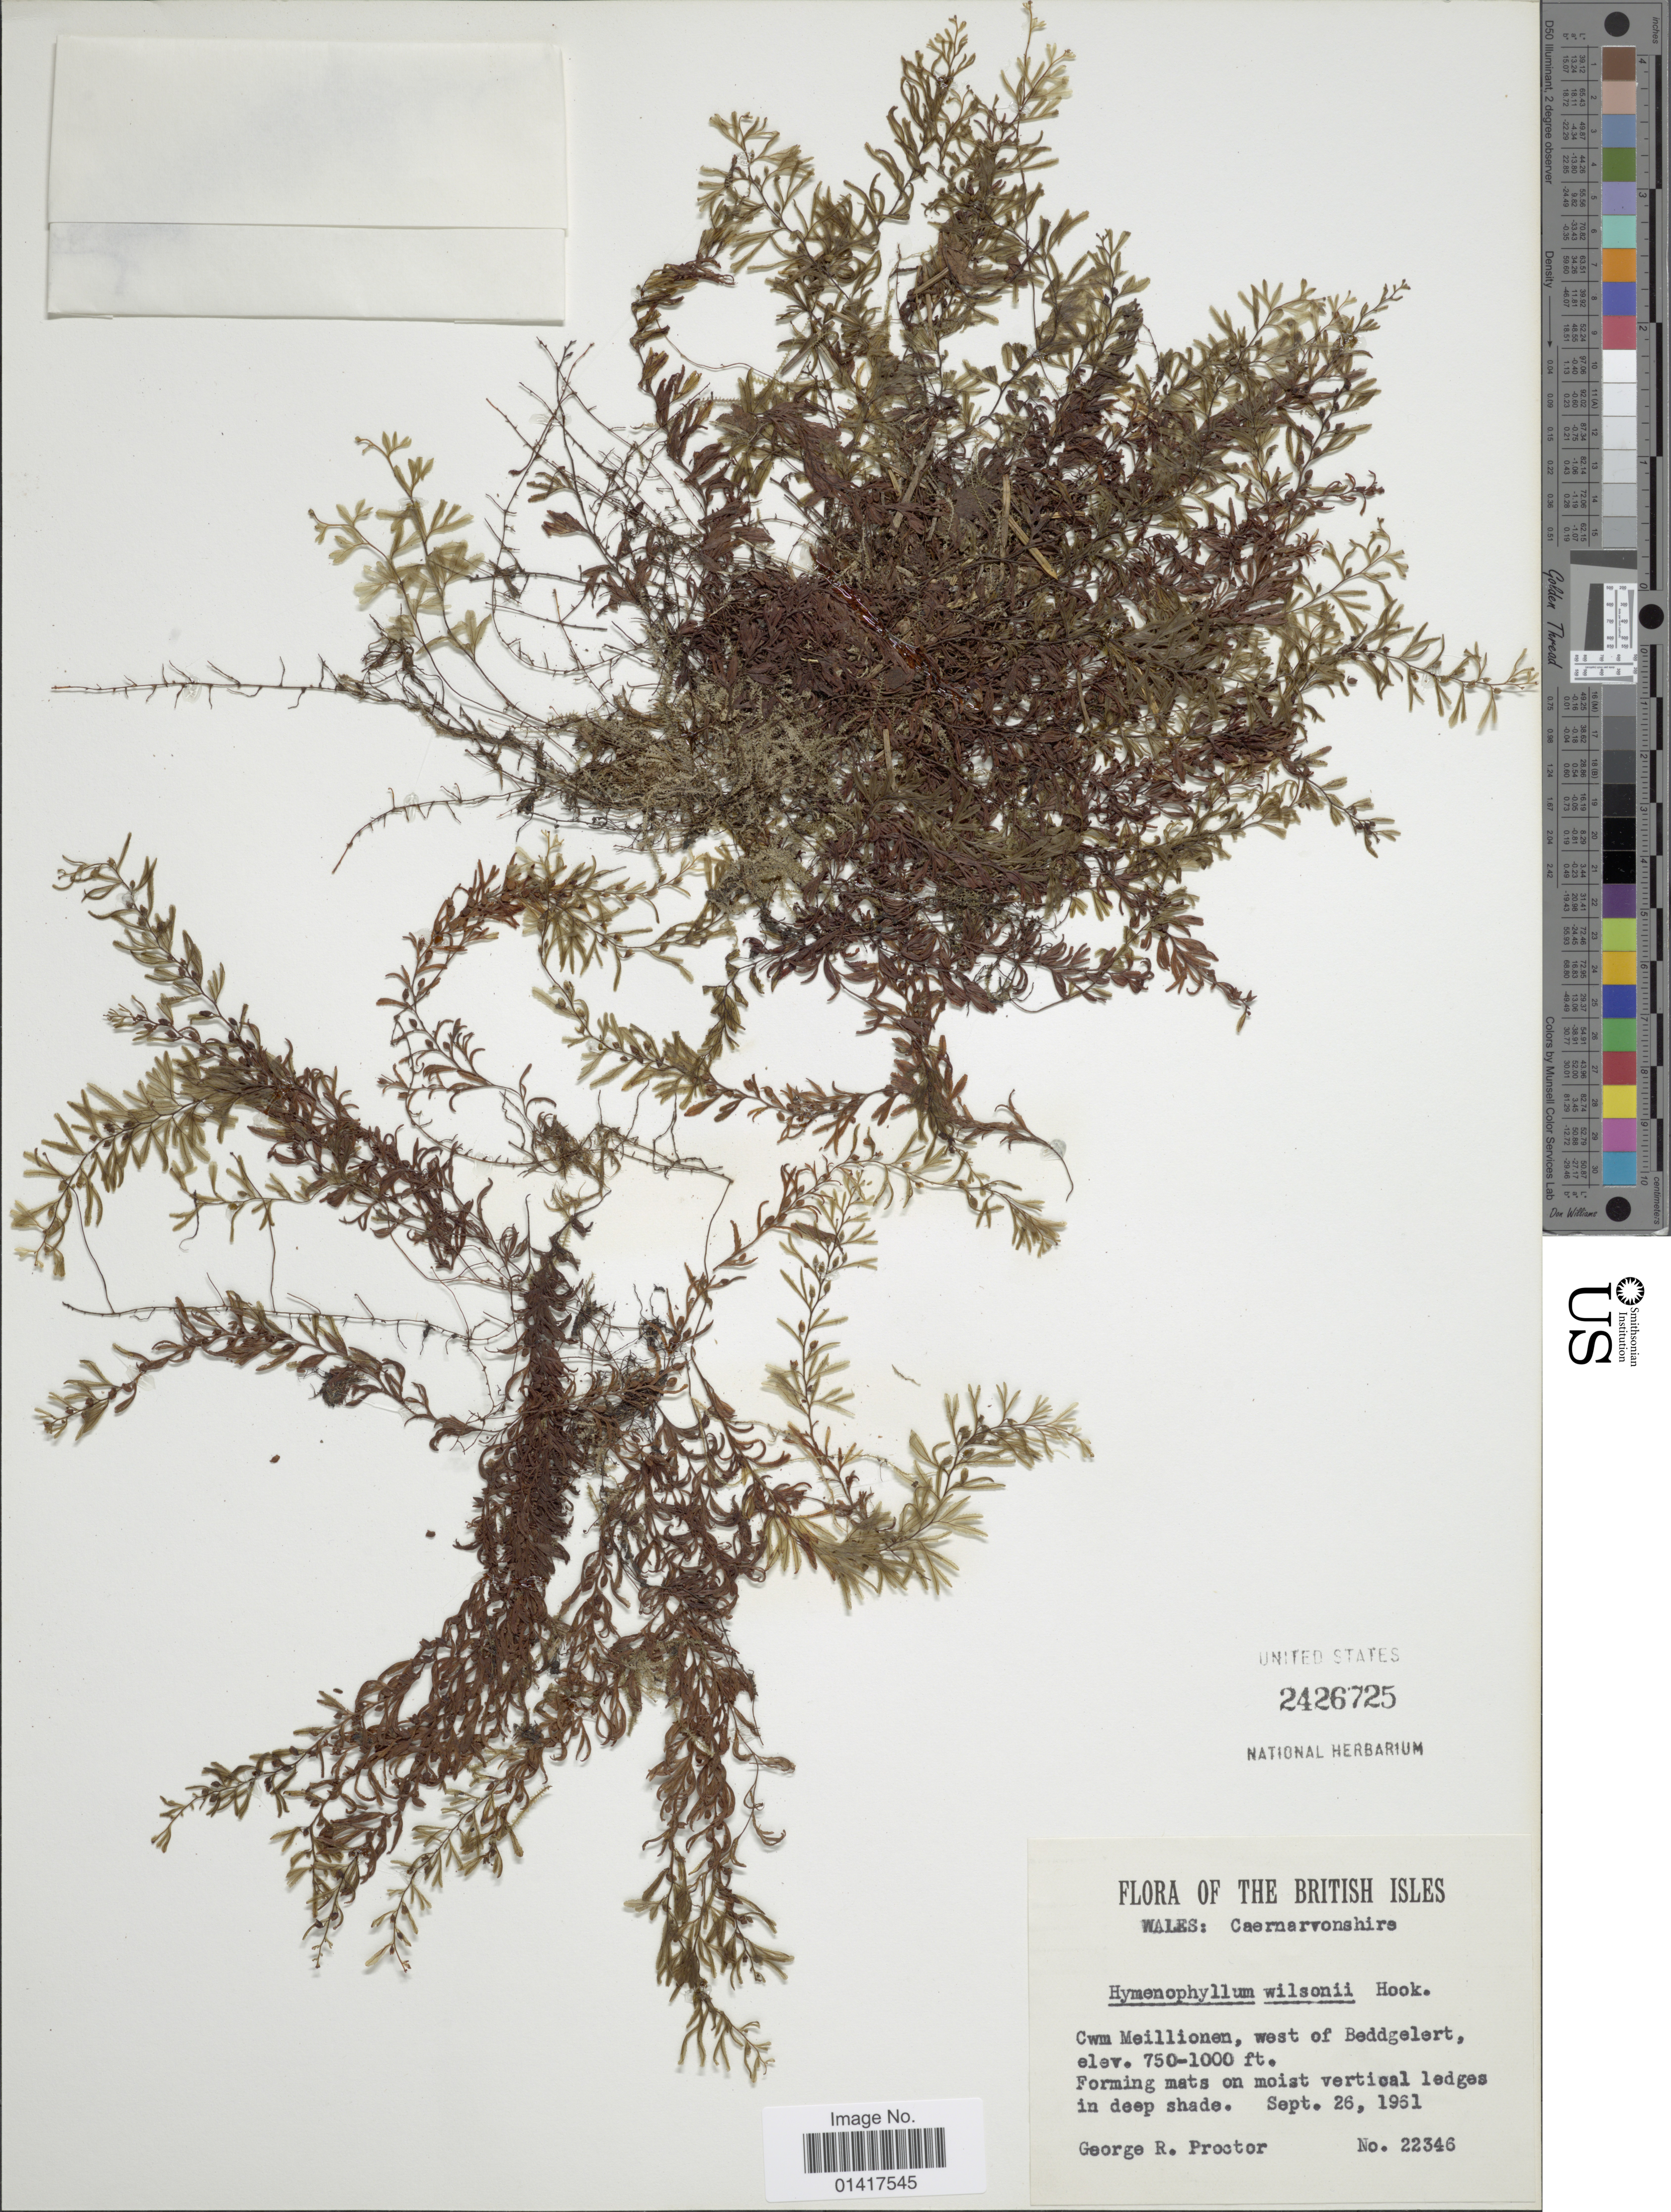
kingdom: Plantae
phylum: Tracheophyta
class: Polypodiopsida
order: Hymenophyllales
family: Hymenophyllaceae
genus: Hymenophyllum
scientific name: Hymenophyllum peltatum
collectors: G. R. Proctor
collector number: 22346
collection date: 1961-09-26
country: United Kingdom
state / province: Wales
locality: Caernarvonshire. Cwm Meillionen, west of Beddgelert. The British Isles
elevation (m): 229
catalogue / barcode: US 2426725